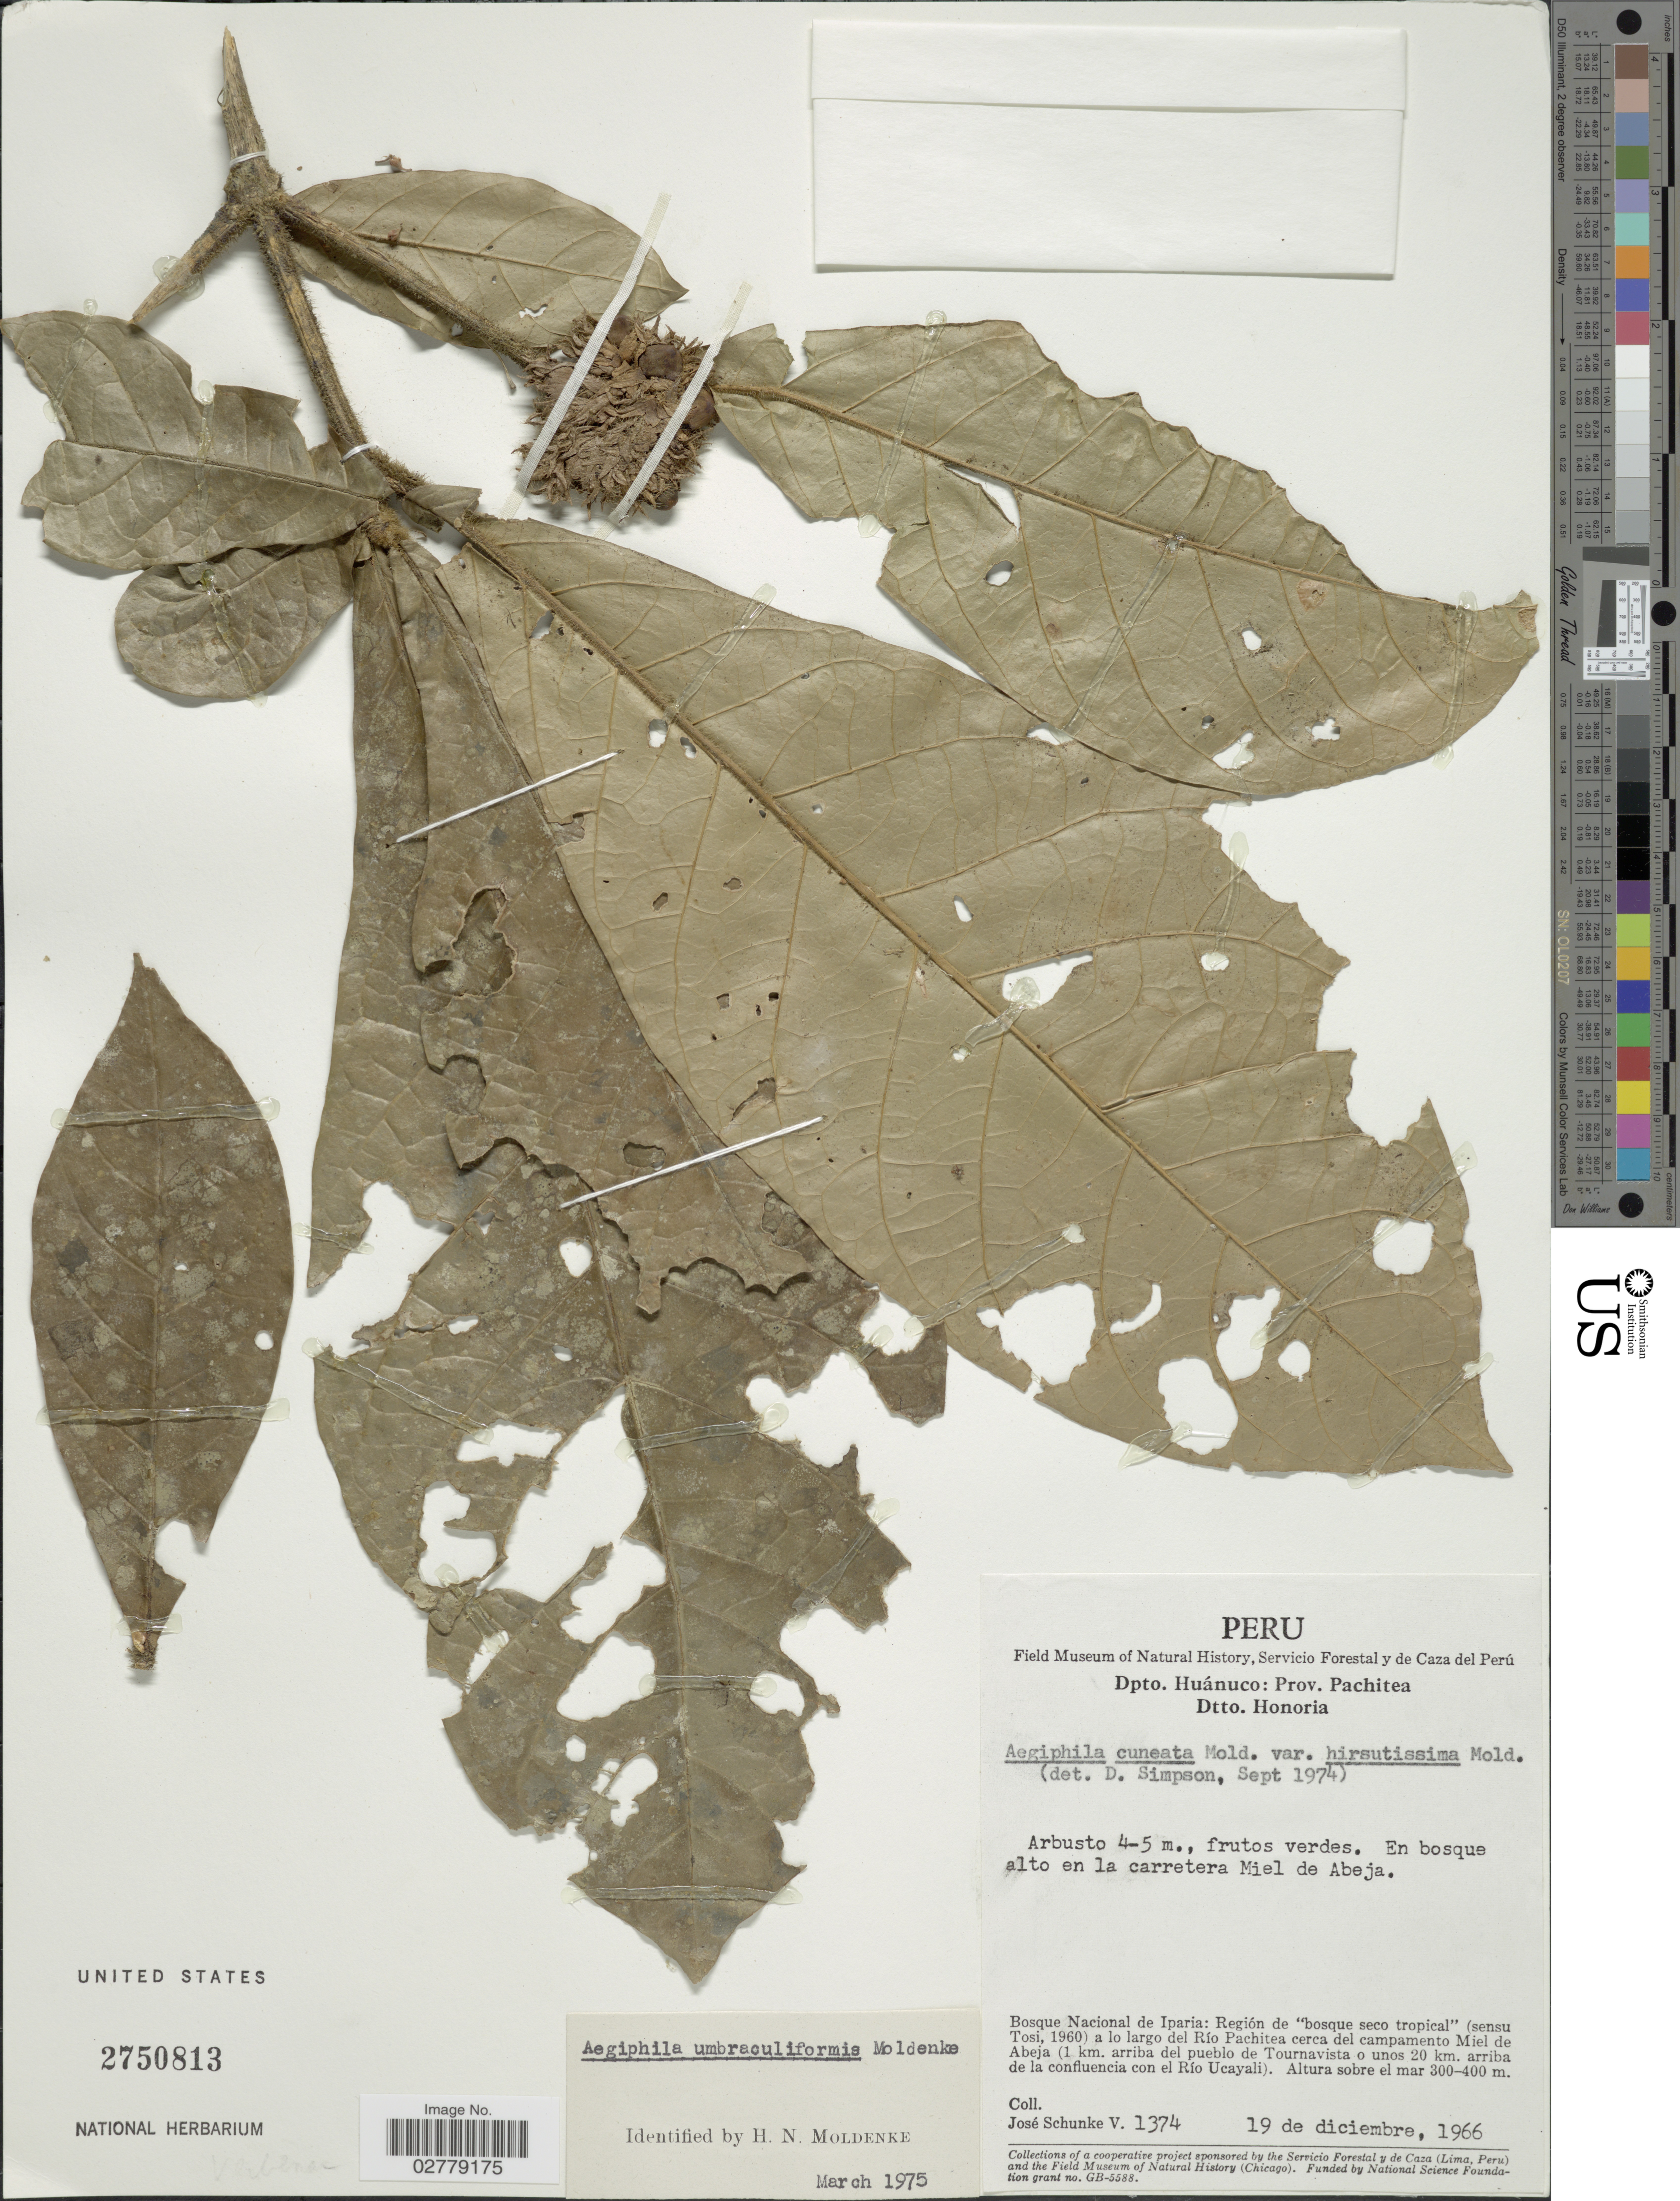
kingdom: Plantae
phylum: Tracheophyta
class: Magnoliopsida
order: Lamiales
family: Lamiaceae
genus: Aegiphila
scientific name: Aegiphila umbraculiformis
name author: Moldenke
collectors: J. Schunke Vigo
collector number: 1374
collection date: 1966-12-19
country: Peru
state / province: Huánuco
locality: Dpto. Huánuco, Prov. Pachitea, Dtto. Honoria, En bosque alto en la carretera Miel de Abeja, Bosque Nacional de Iparia, Región de "bosque seco tropical" (sensu Tosi, 1960) a lo largo del Río Pachitea cerca del campamento Miel de Abeja (1 km. arriba del pueblo de Tournavista o unos 20 km. arriba la confluencia con el Río Ucayali).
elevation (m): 300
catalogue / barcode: US 2750813